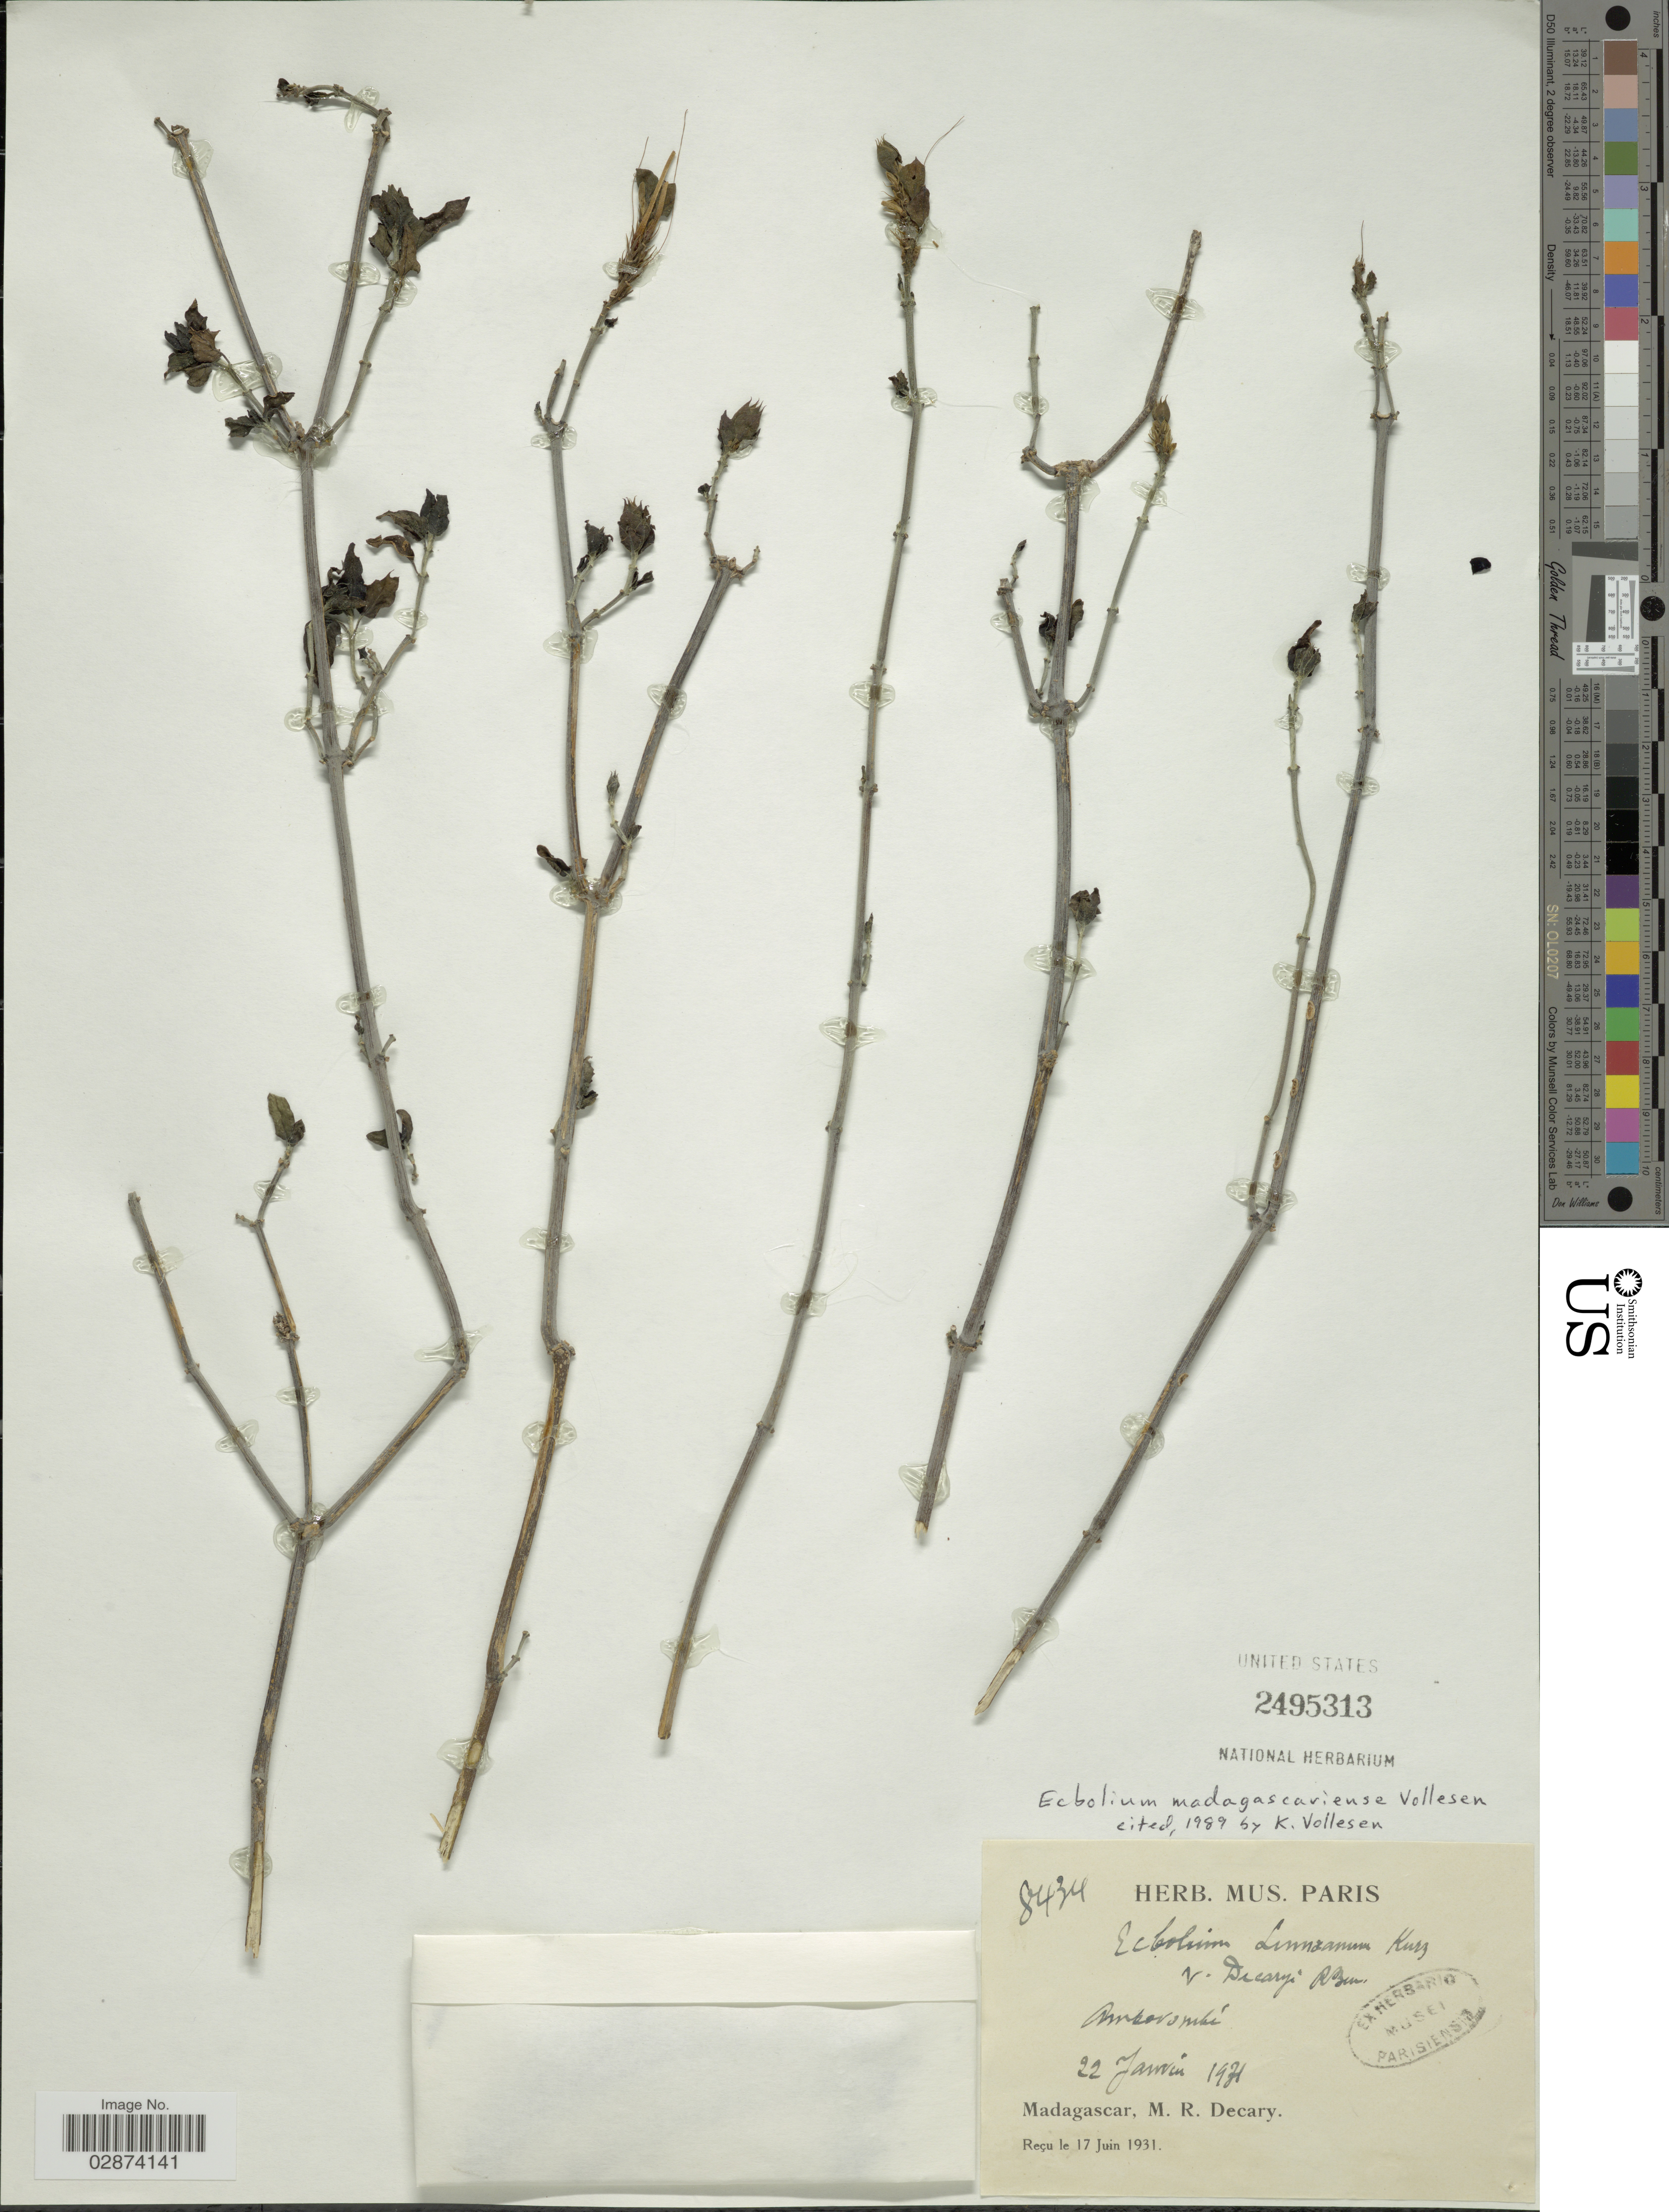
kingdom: Plantae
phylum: Tracheophyta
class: Magnoliopsida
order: Lamiales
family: Acanthaceae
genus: Ecbolium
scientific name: Ecbolium madagascariense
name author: Vollesen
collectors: R. Decary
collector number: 8434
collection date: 1931-01-22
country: Madagascar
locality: Ambovombe.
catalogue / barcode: US 2495313